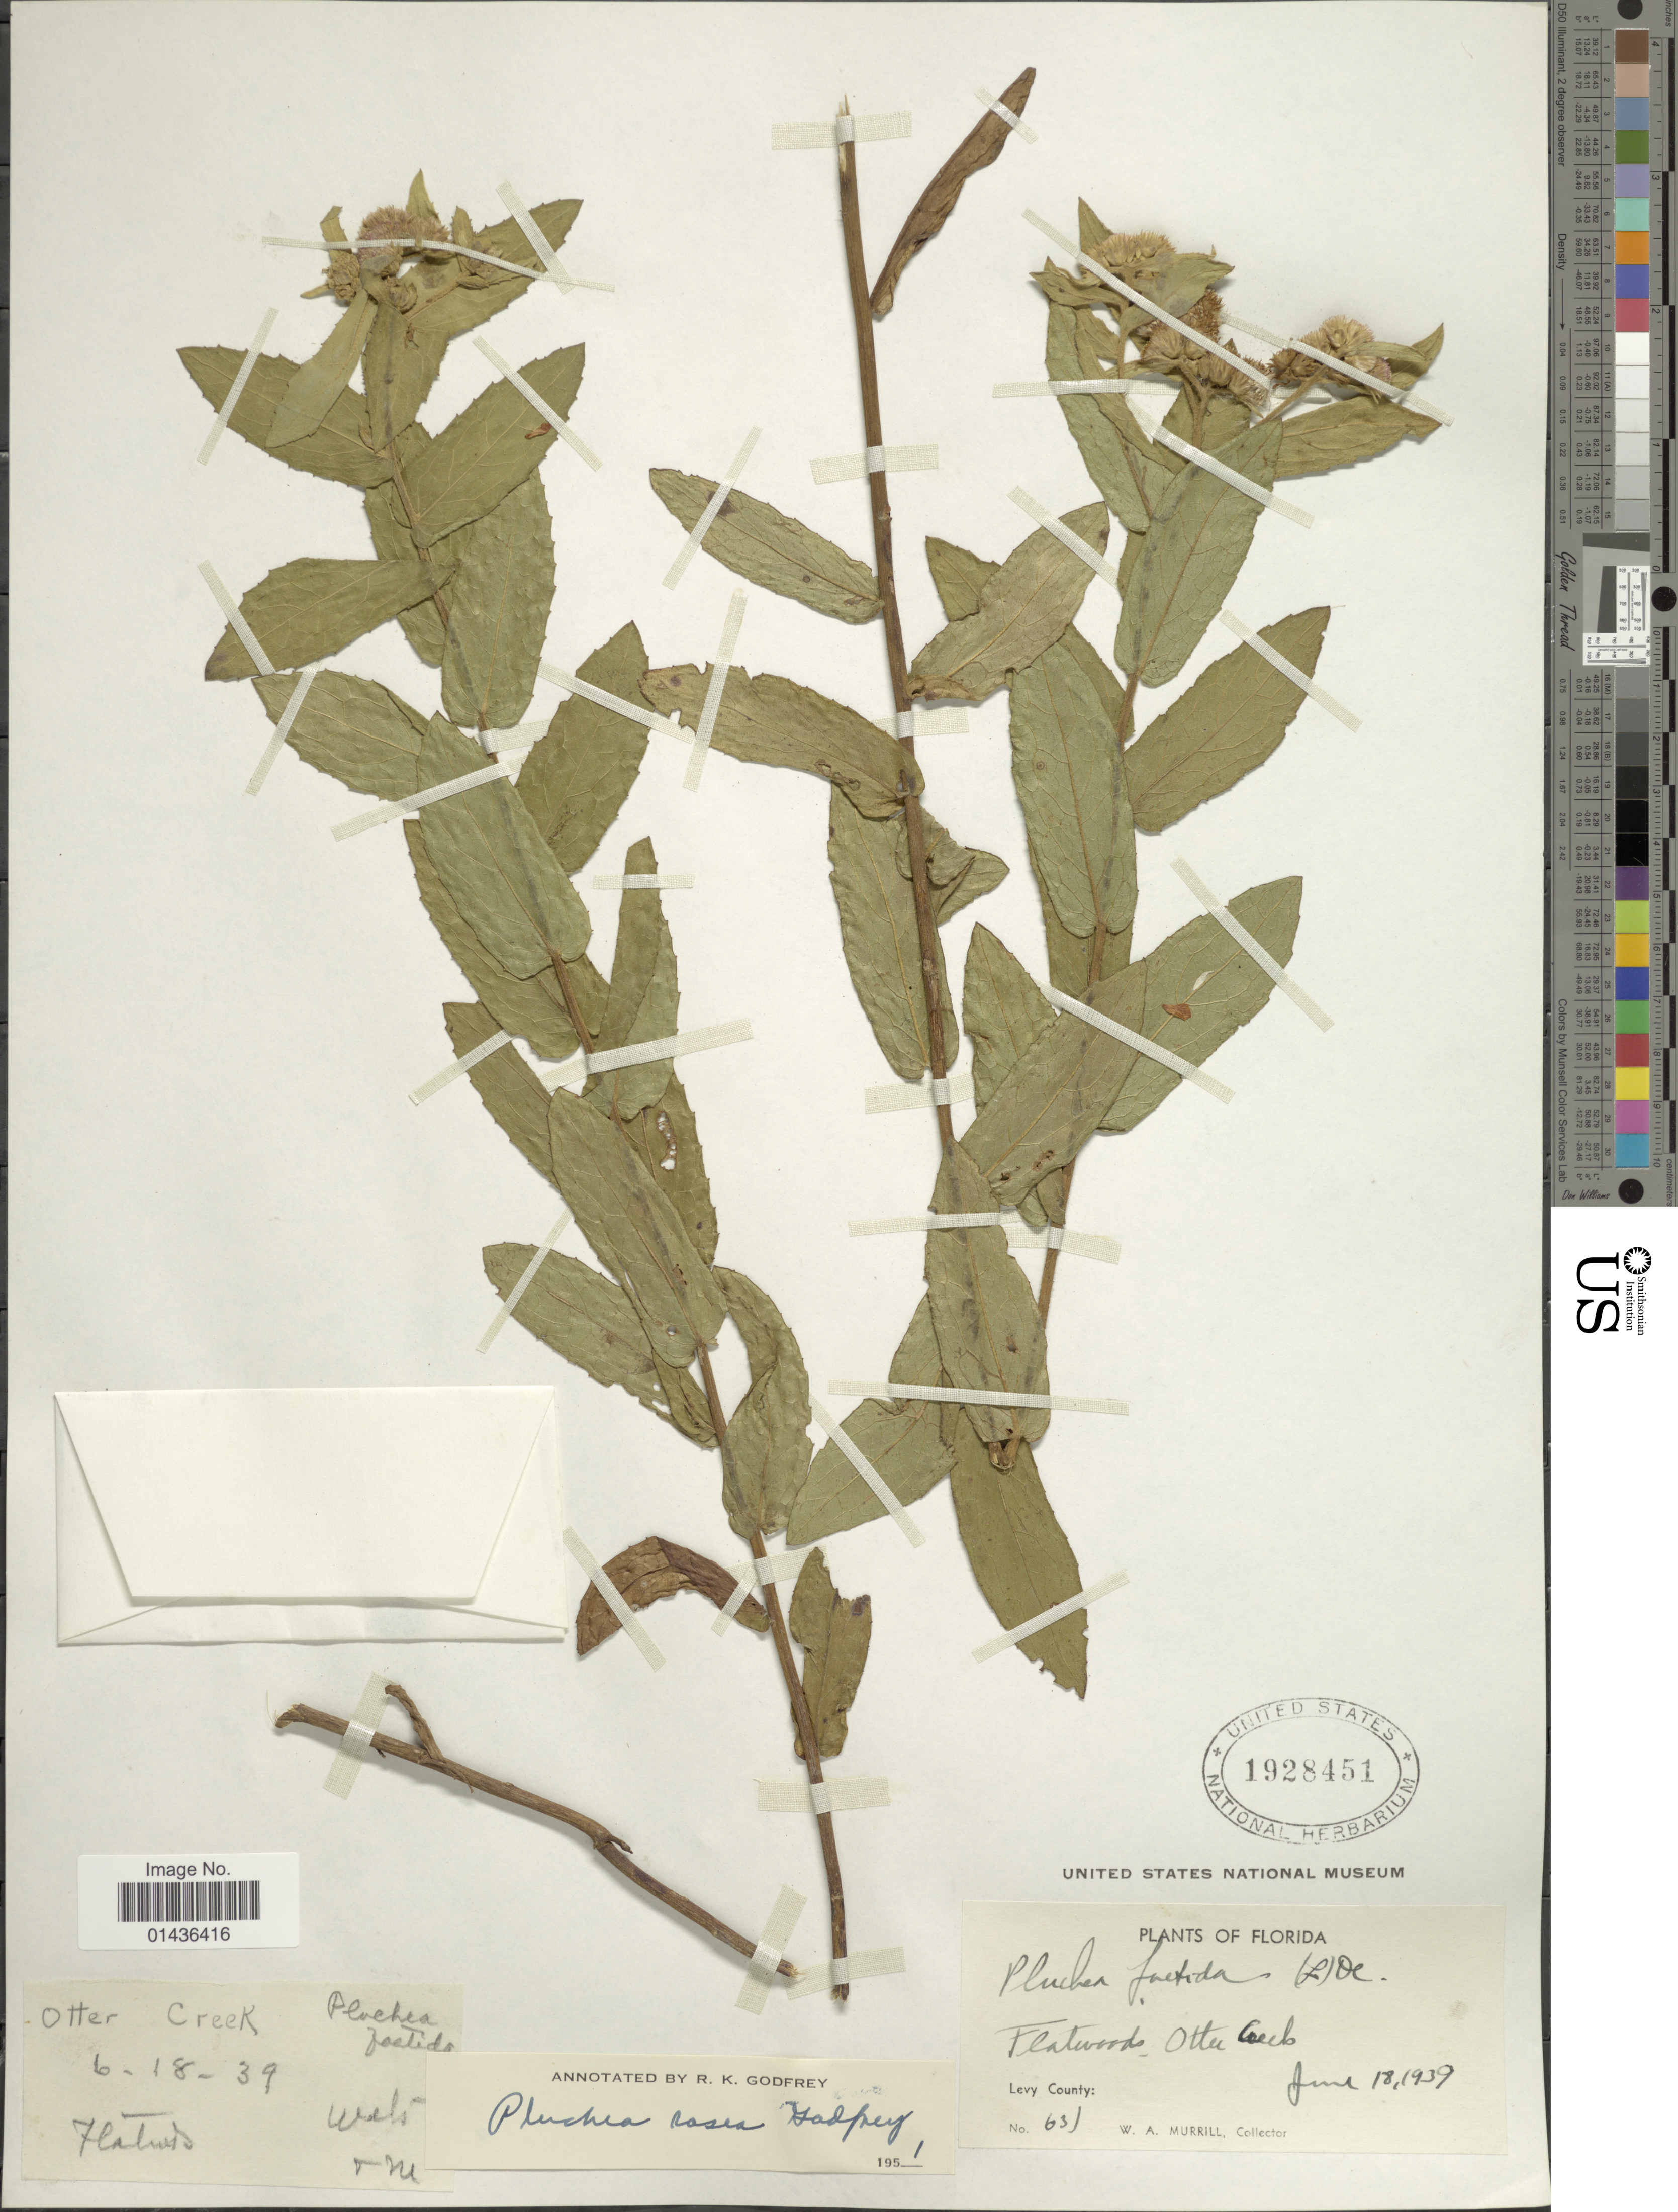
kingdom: Plantae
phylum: Tracheophyta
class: Magnoliopsida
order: Asterales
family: Asteraceae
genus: Pluchea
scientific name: Pluchea rosea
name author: R.K. Godfrey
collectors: W. A. Murrill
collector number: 631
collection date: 1939-06-18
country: United States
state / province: Florida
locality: Flatwoods, Otter Creek, Levy County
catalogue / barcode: US 1928451